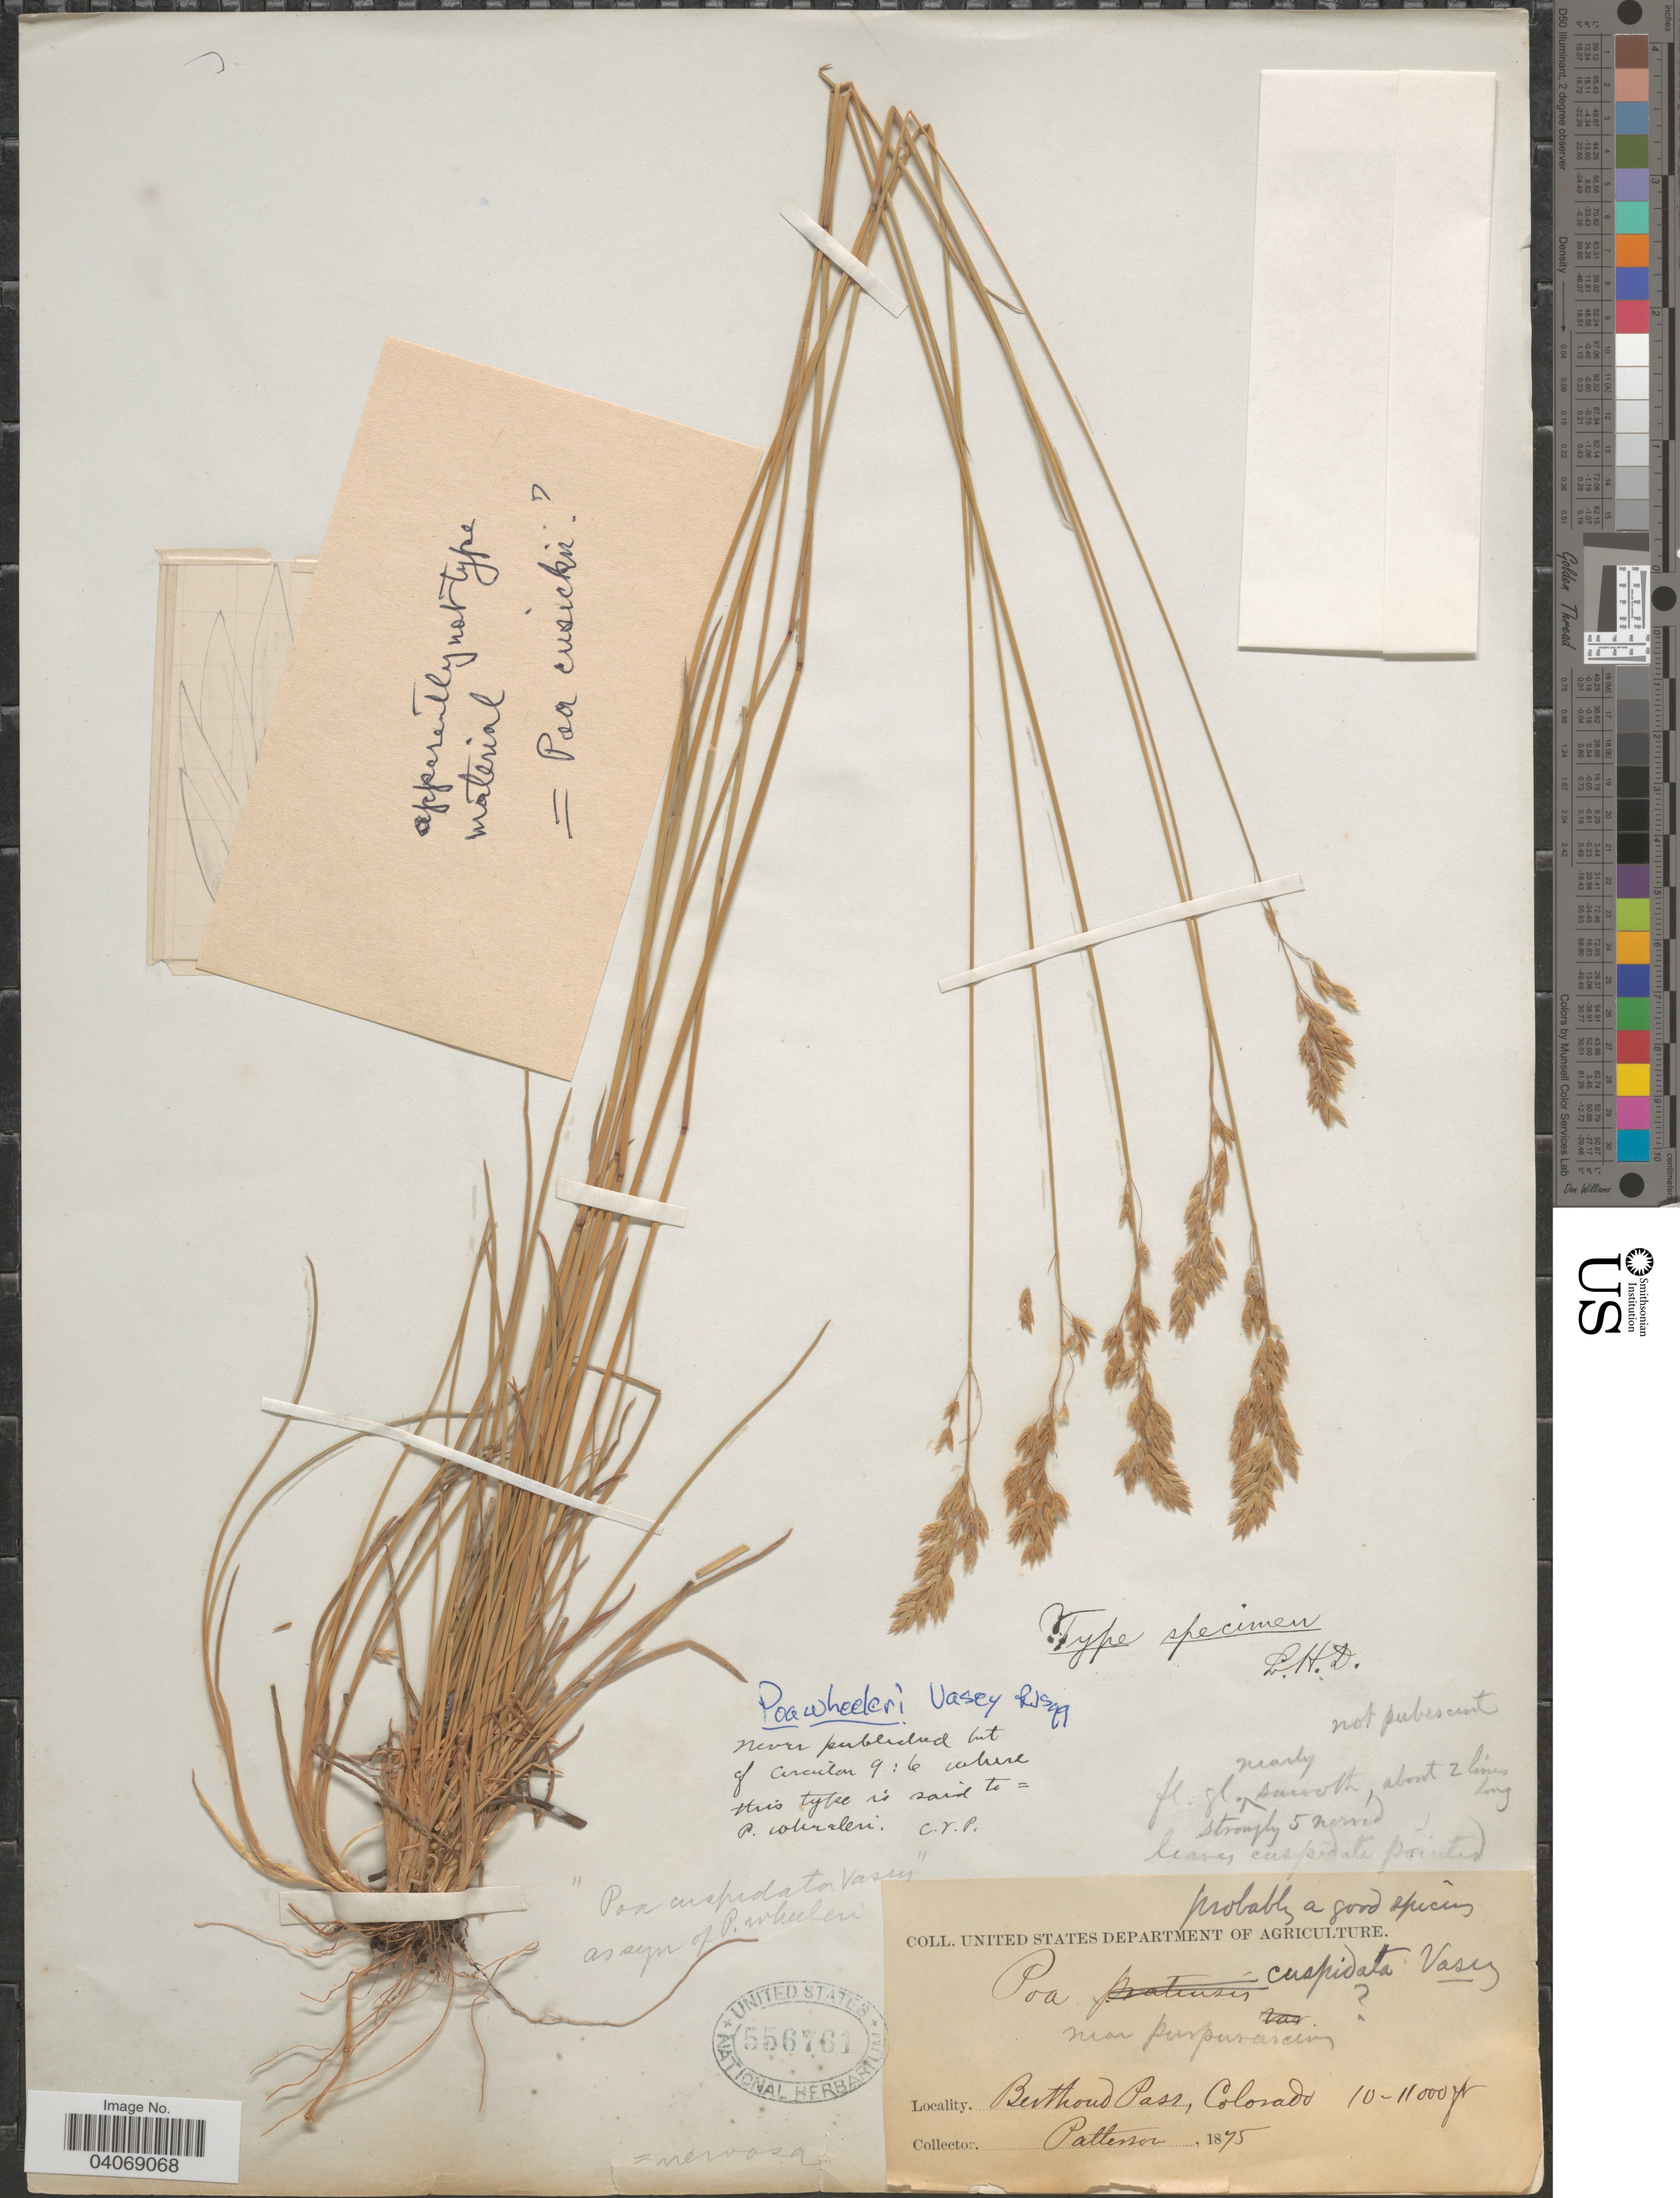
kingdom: Plantae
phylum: Tracheophyta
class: Liliopsida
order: Poales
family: Poaceae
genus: Poa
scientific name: Poa wheeleri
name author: Vasey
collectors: -. Patterson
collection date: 1875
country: United States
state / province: Colorado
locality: Berthoud Pass.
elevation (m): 3048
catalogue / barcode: US 556761